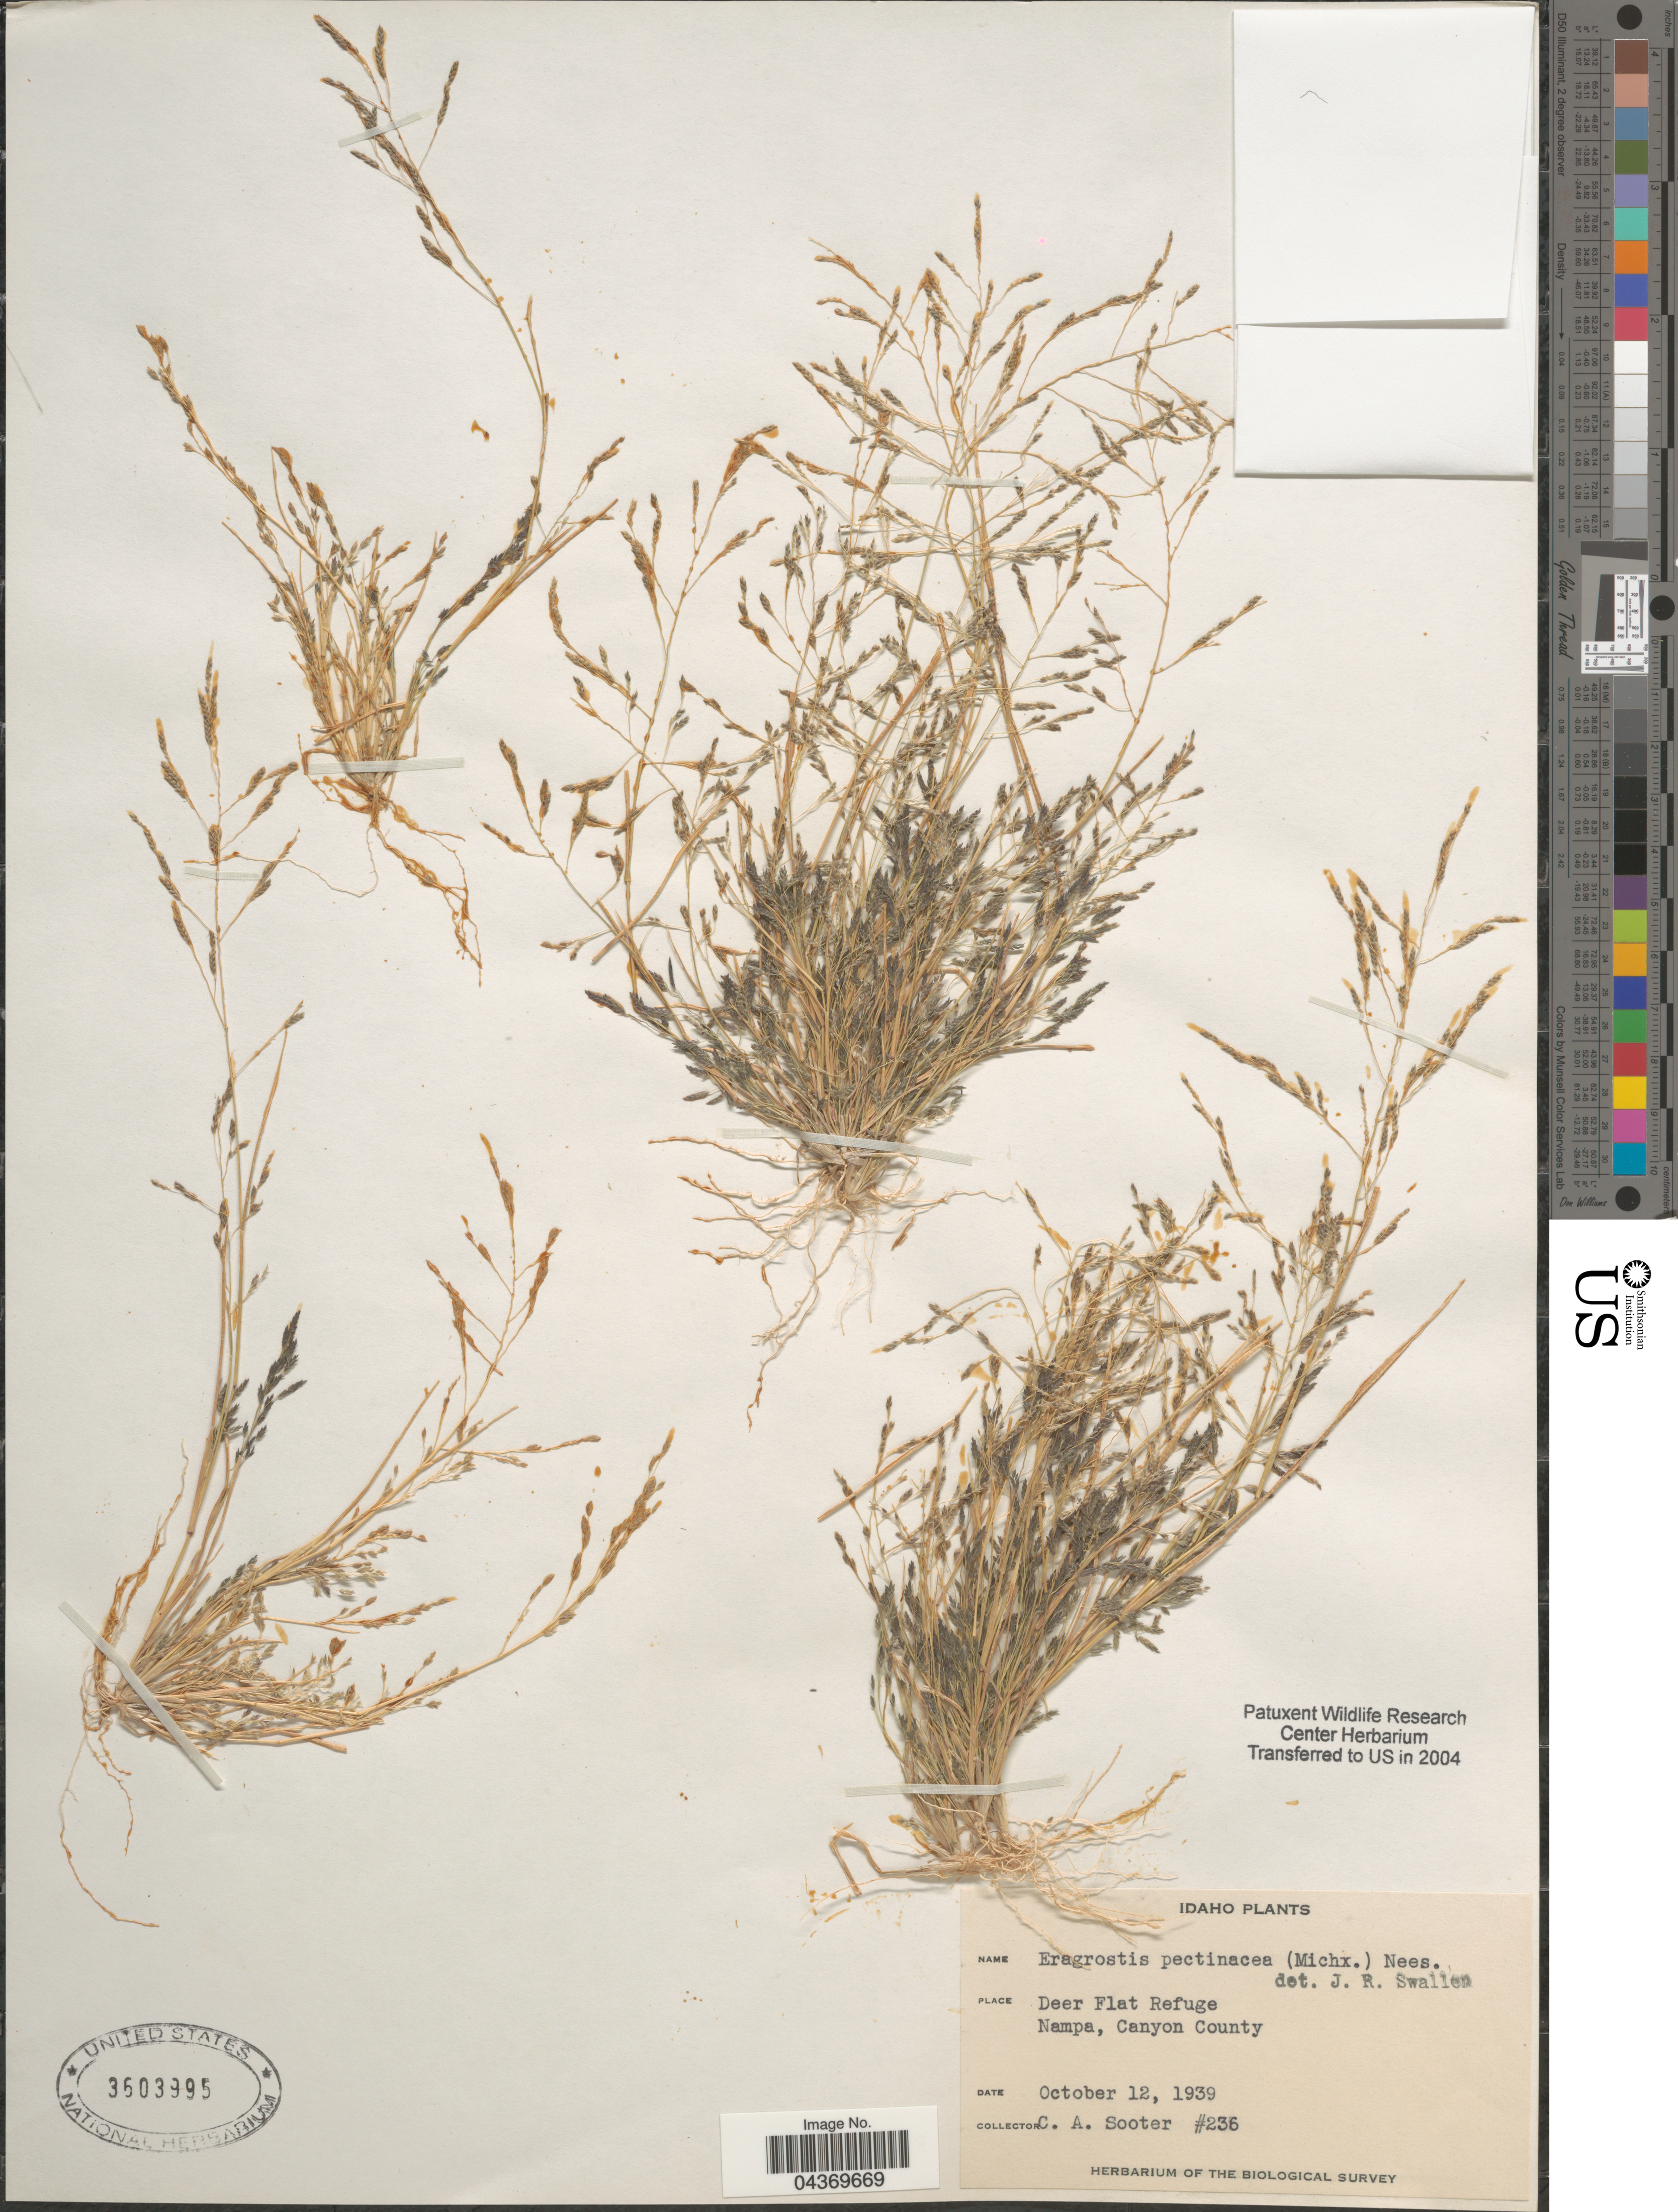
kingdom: Plantae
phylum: Tracheophyta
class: Liliopsida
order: Poales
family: Poaceae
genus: Eragrostis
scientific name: Eragrostis pectinacea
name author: (Michx.) Nees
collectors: C. Sooter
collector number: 236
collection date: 1939-10-12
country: United States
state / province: Idaho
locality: Deer Flat Refuge. Nampa, Canyon County. Biological Survey.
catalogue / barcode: US 3603995